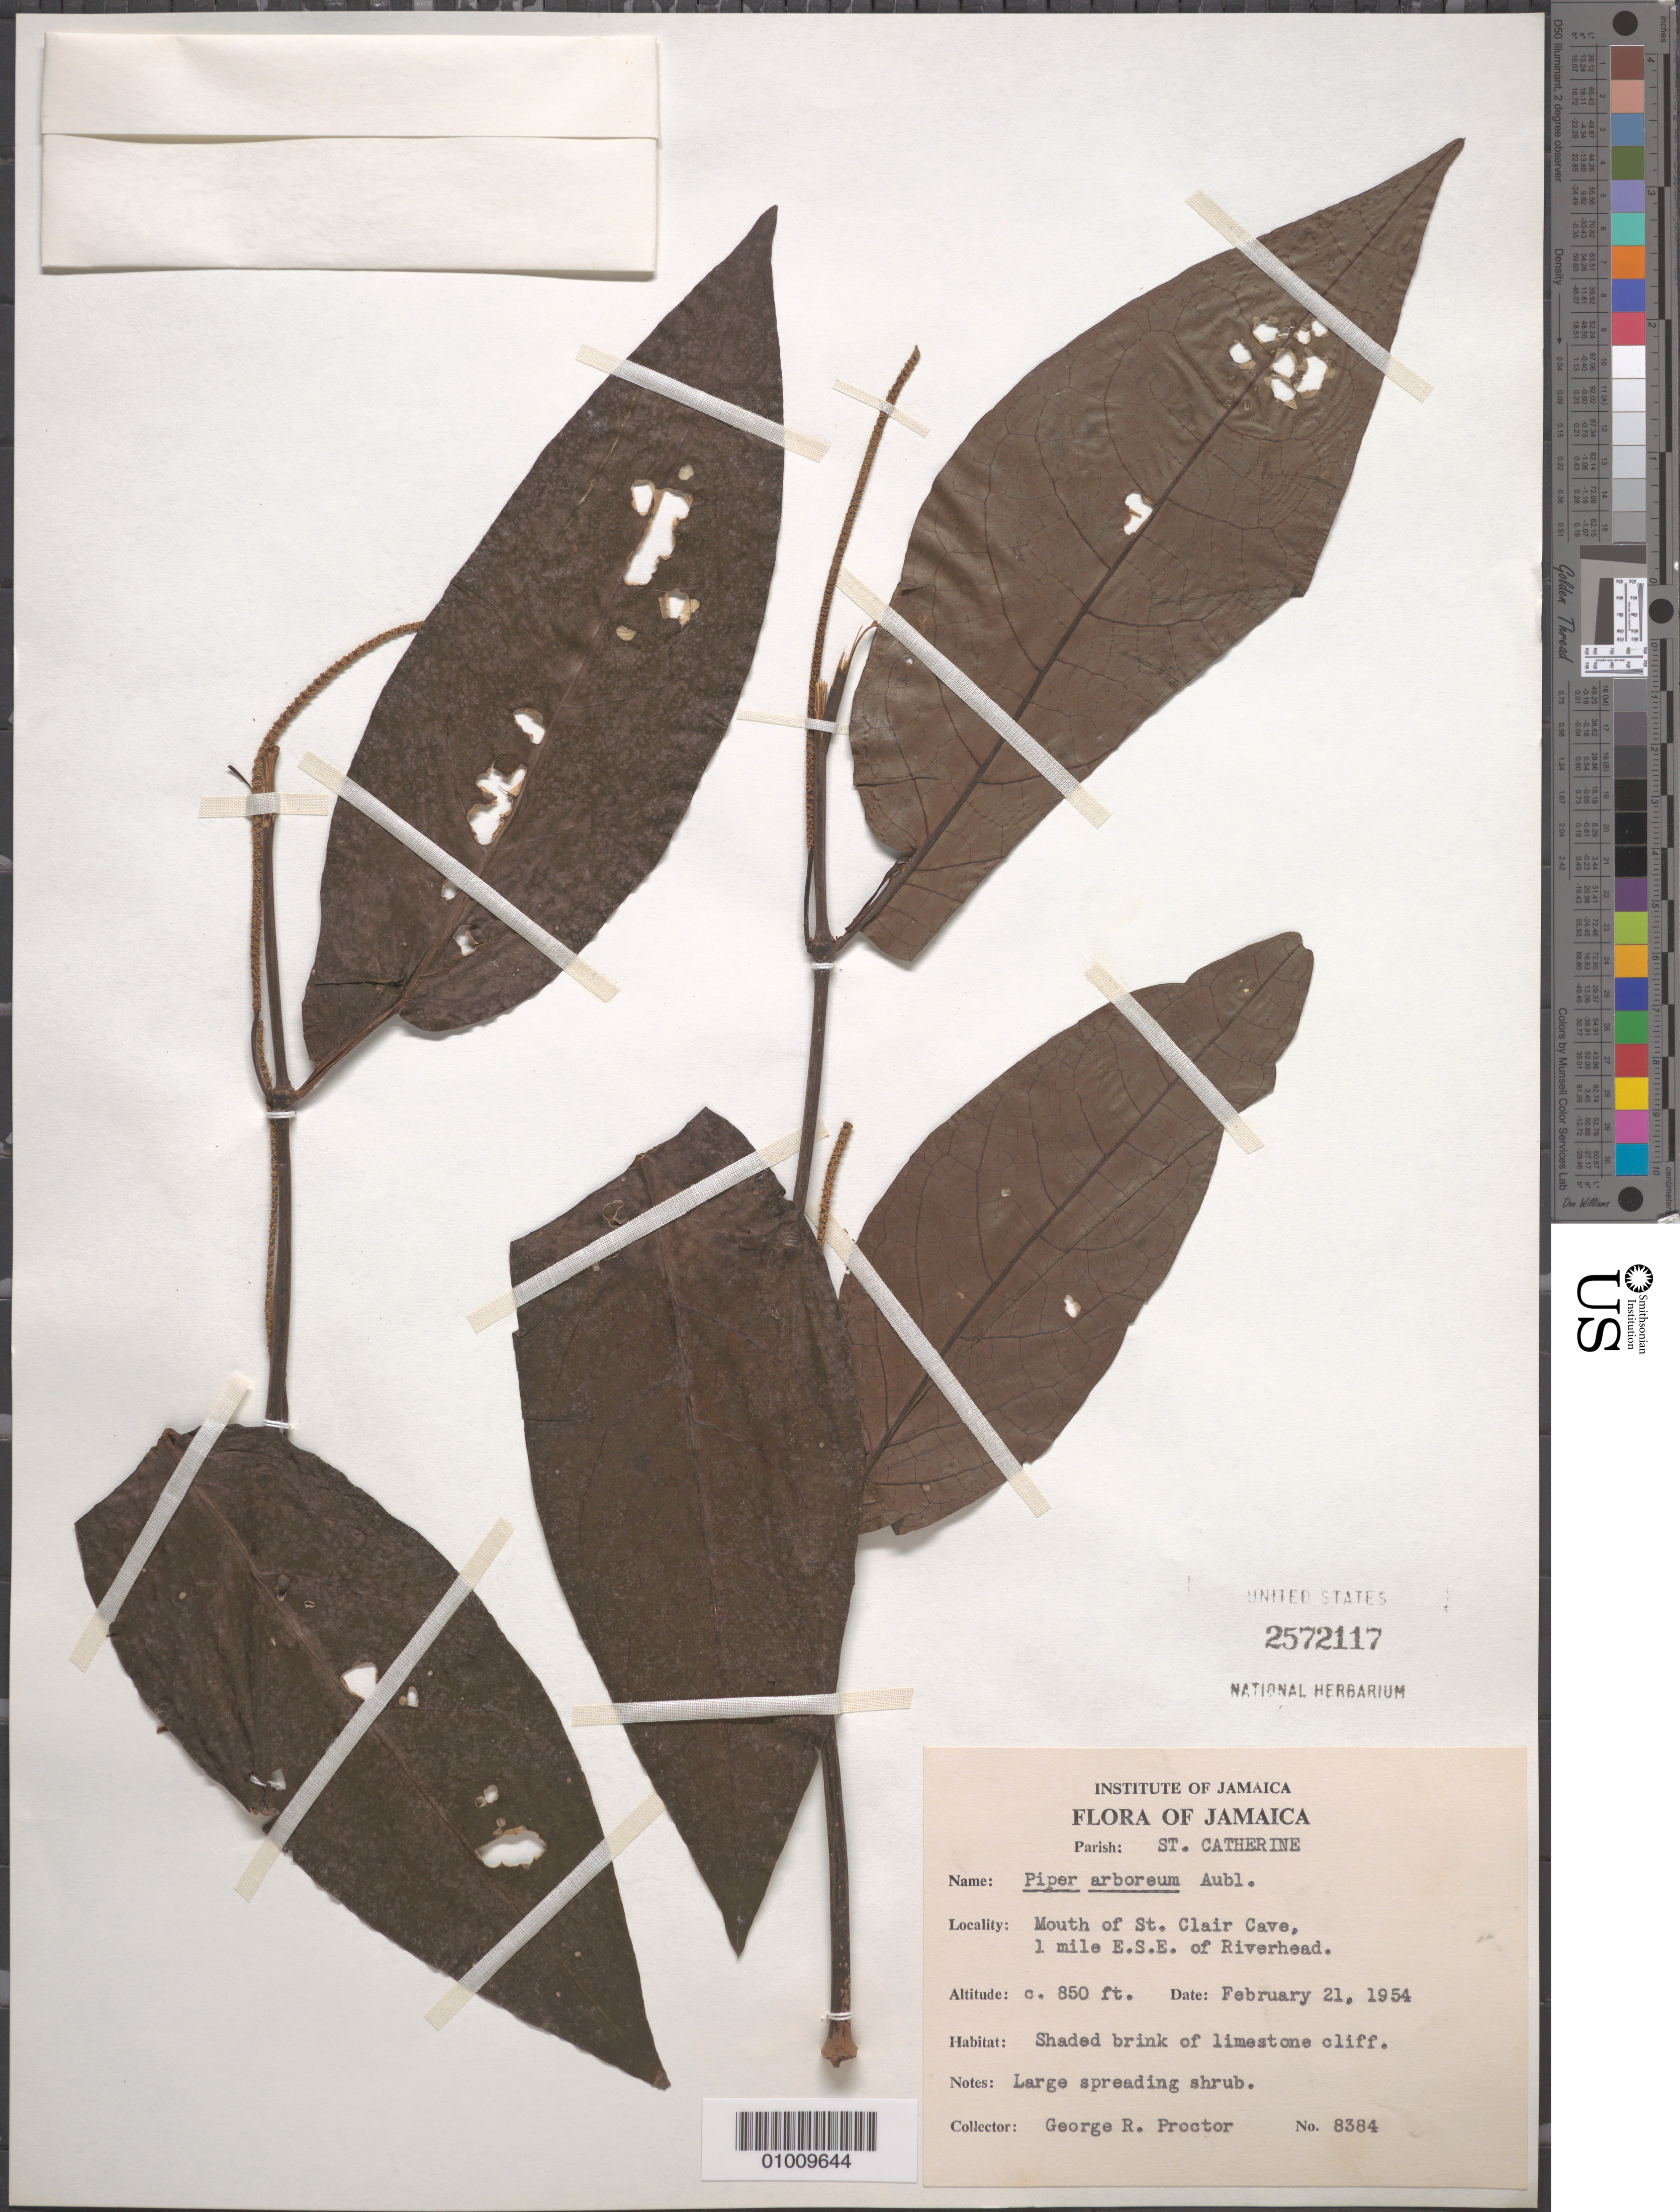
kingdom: Plantae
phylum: Tracheophyta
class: Magnoliopsida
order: Piperales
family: Piperaceae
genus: Piper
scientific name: Piper amalago var. amalago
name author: L.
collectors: G. R. Proctor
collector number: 8384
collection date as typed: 21 Feb 1954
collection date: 1954-02-21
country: Jamaica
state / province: Saint Catherine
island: Jamaica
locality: Mouth of St. Clair Cave, 1 mile E.S.E. of Riverhead.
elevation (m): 259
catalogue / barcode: US 2572117